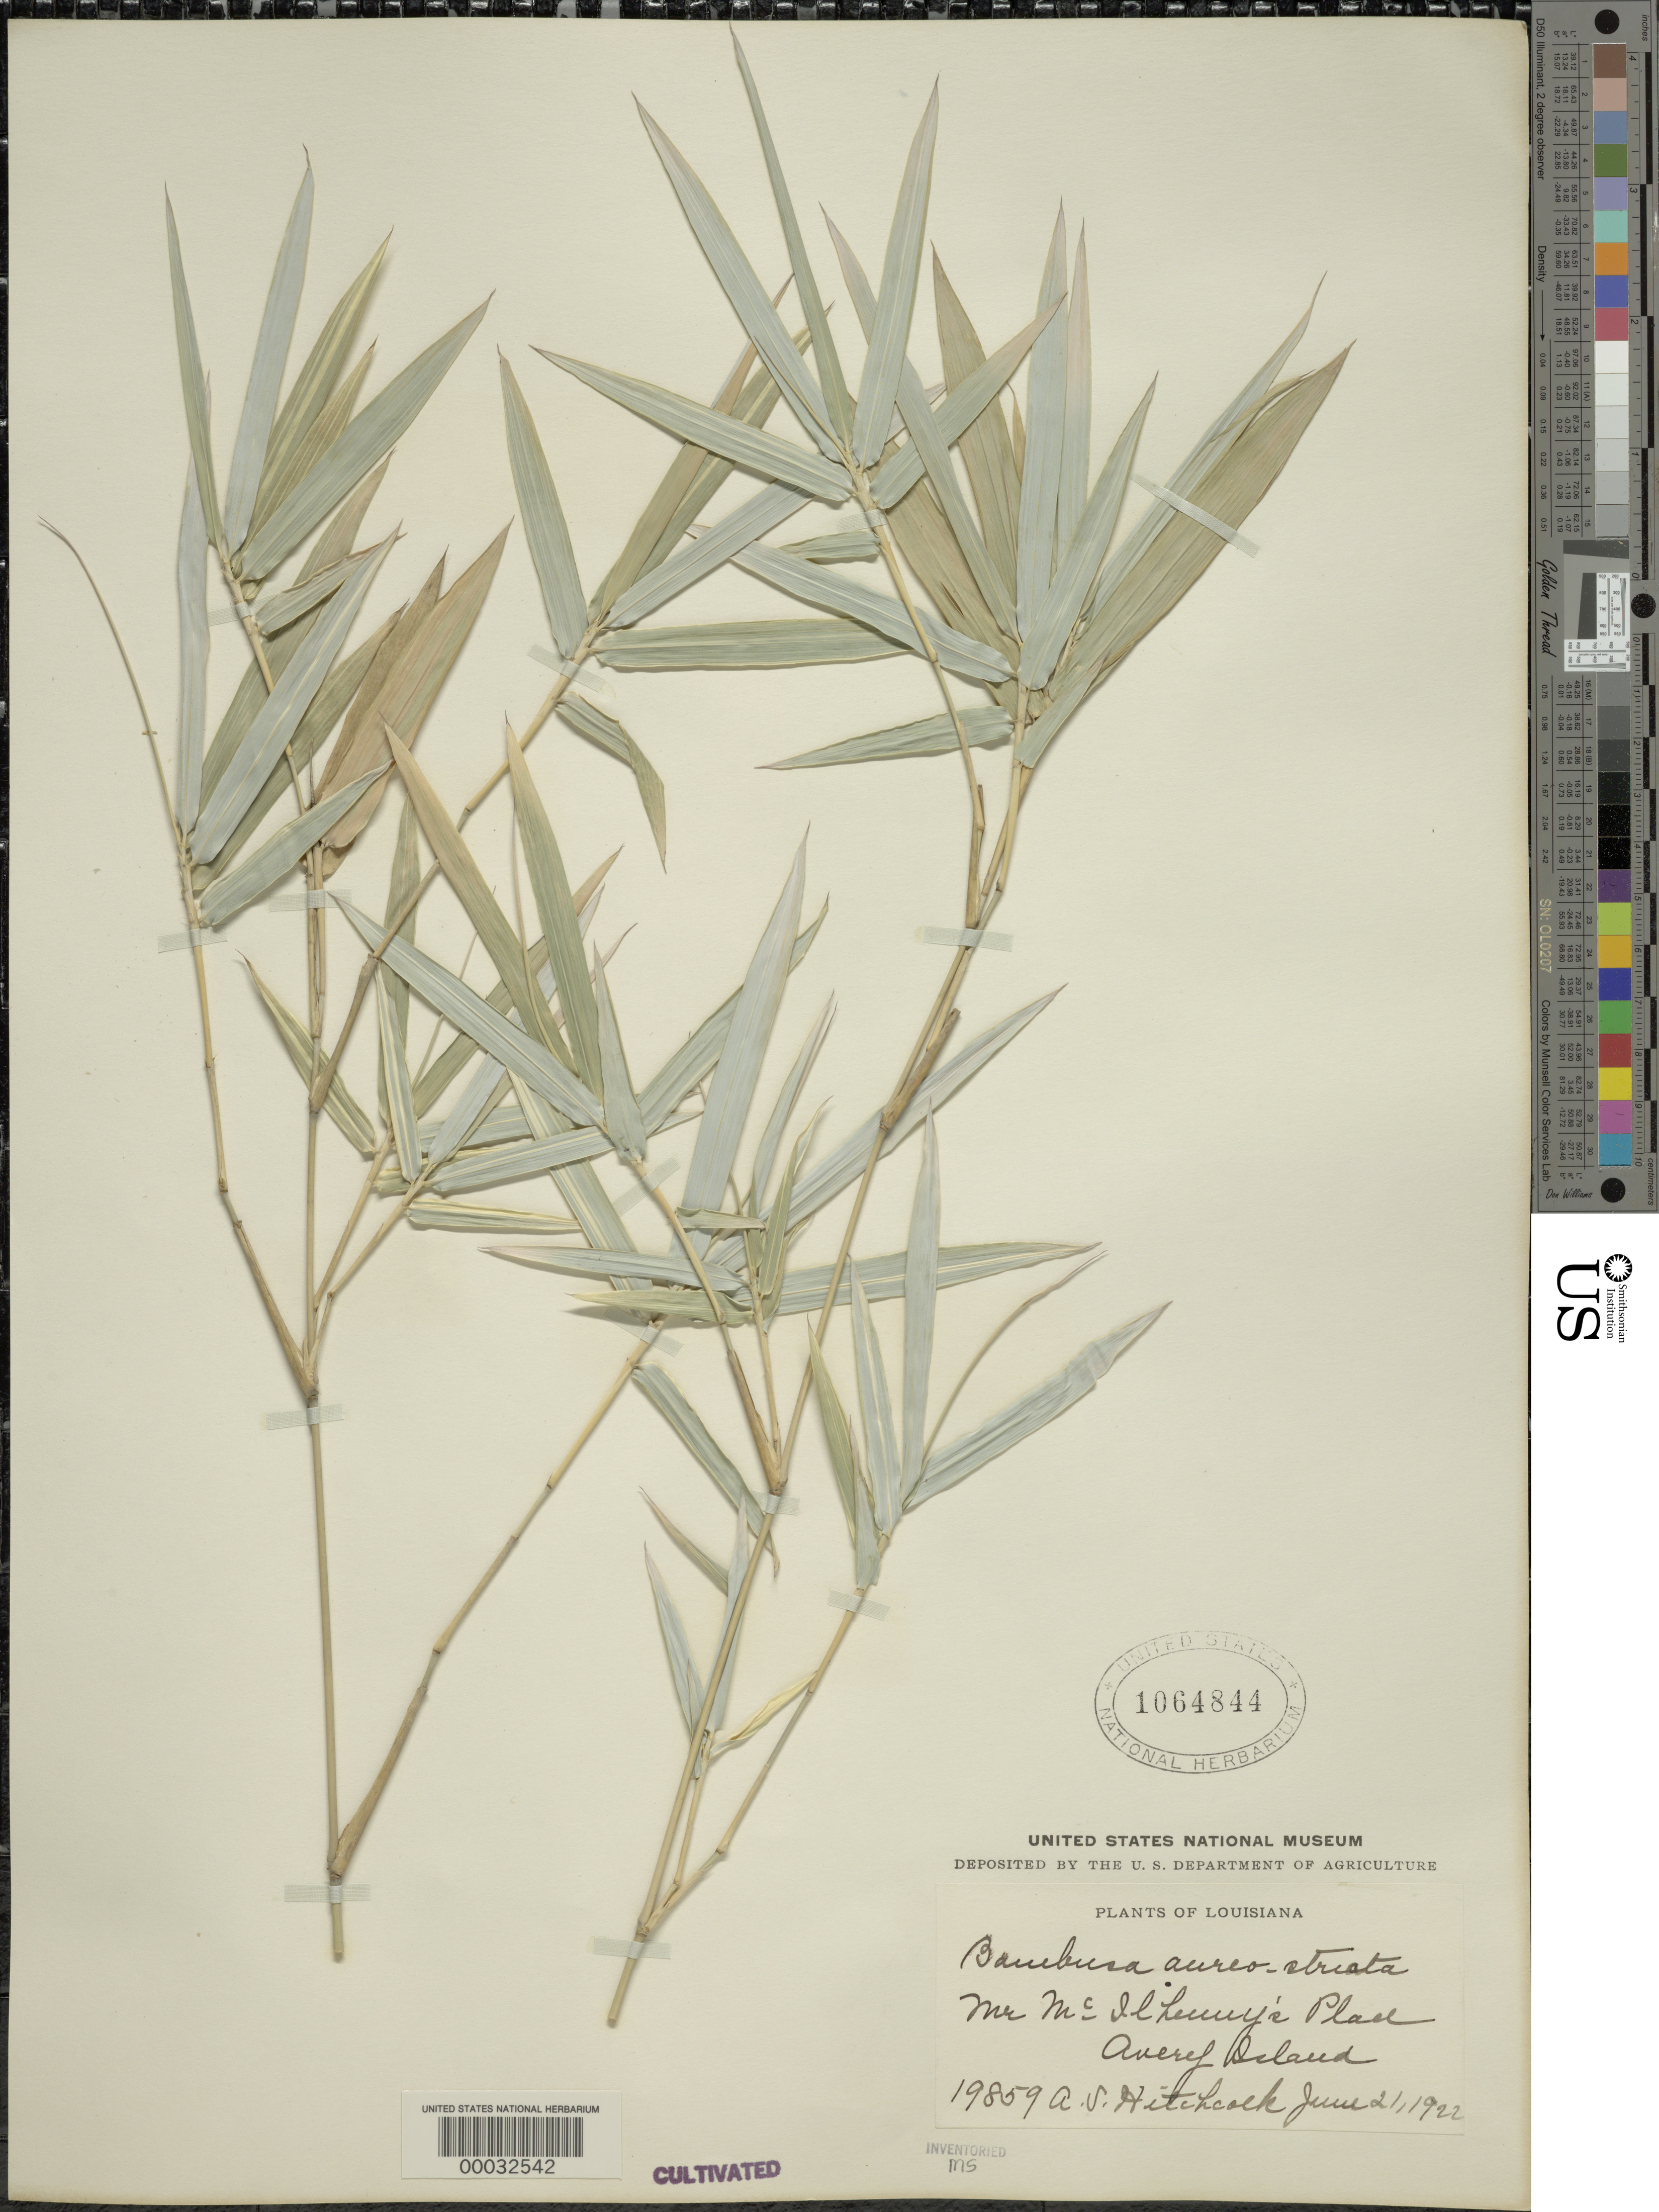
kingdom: Plantae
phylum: Tracheophyta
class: Liliopsida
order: Poales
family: Poaceae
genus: Bambusa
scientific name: Bambusa multiplex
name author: (Lour.) Raeusch. ex Schult. & Schult. f.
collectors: A. S. Hitchcock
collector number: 19859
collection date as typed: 21 Jun 1921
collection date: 1921-06-21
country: United States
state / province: Louisiana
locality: Avery island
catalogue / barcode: US 1064844